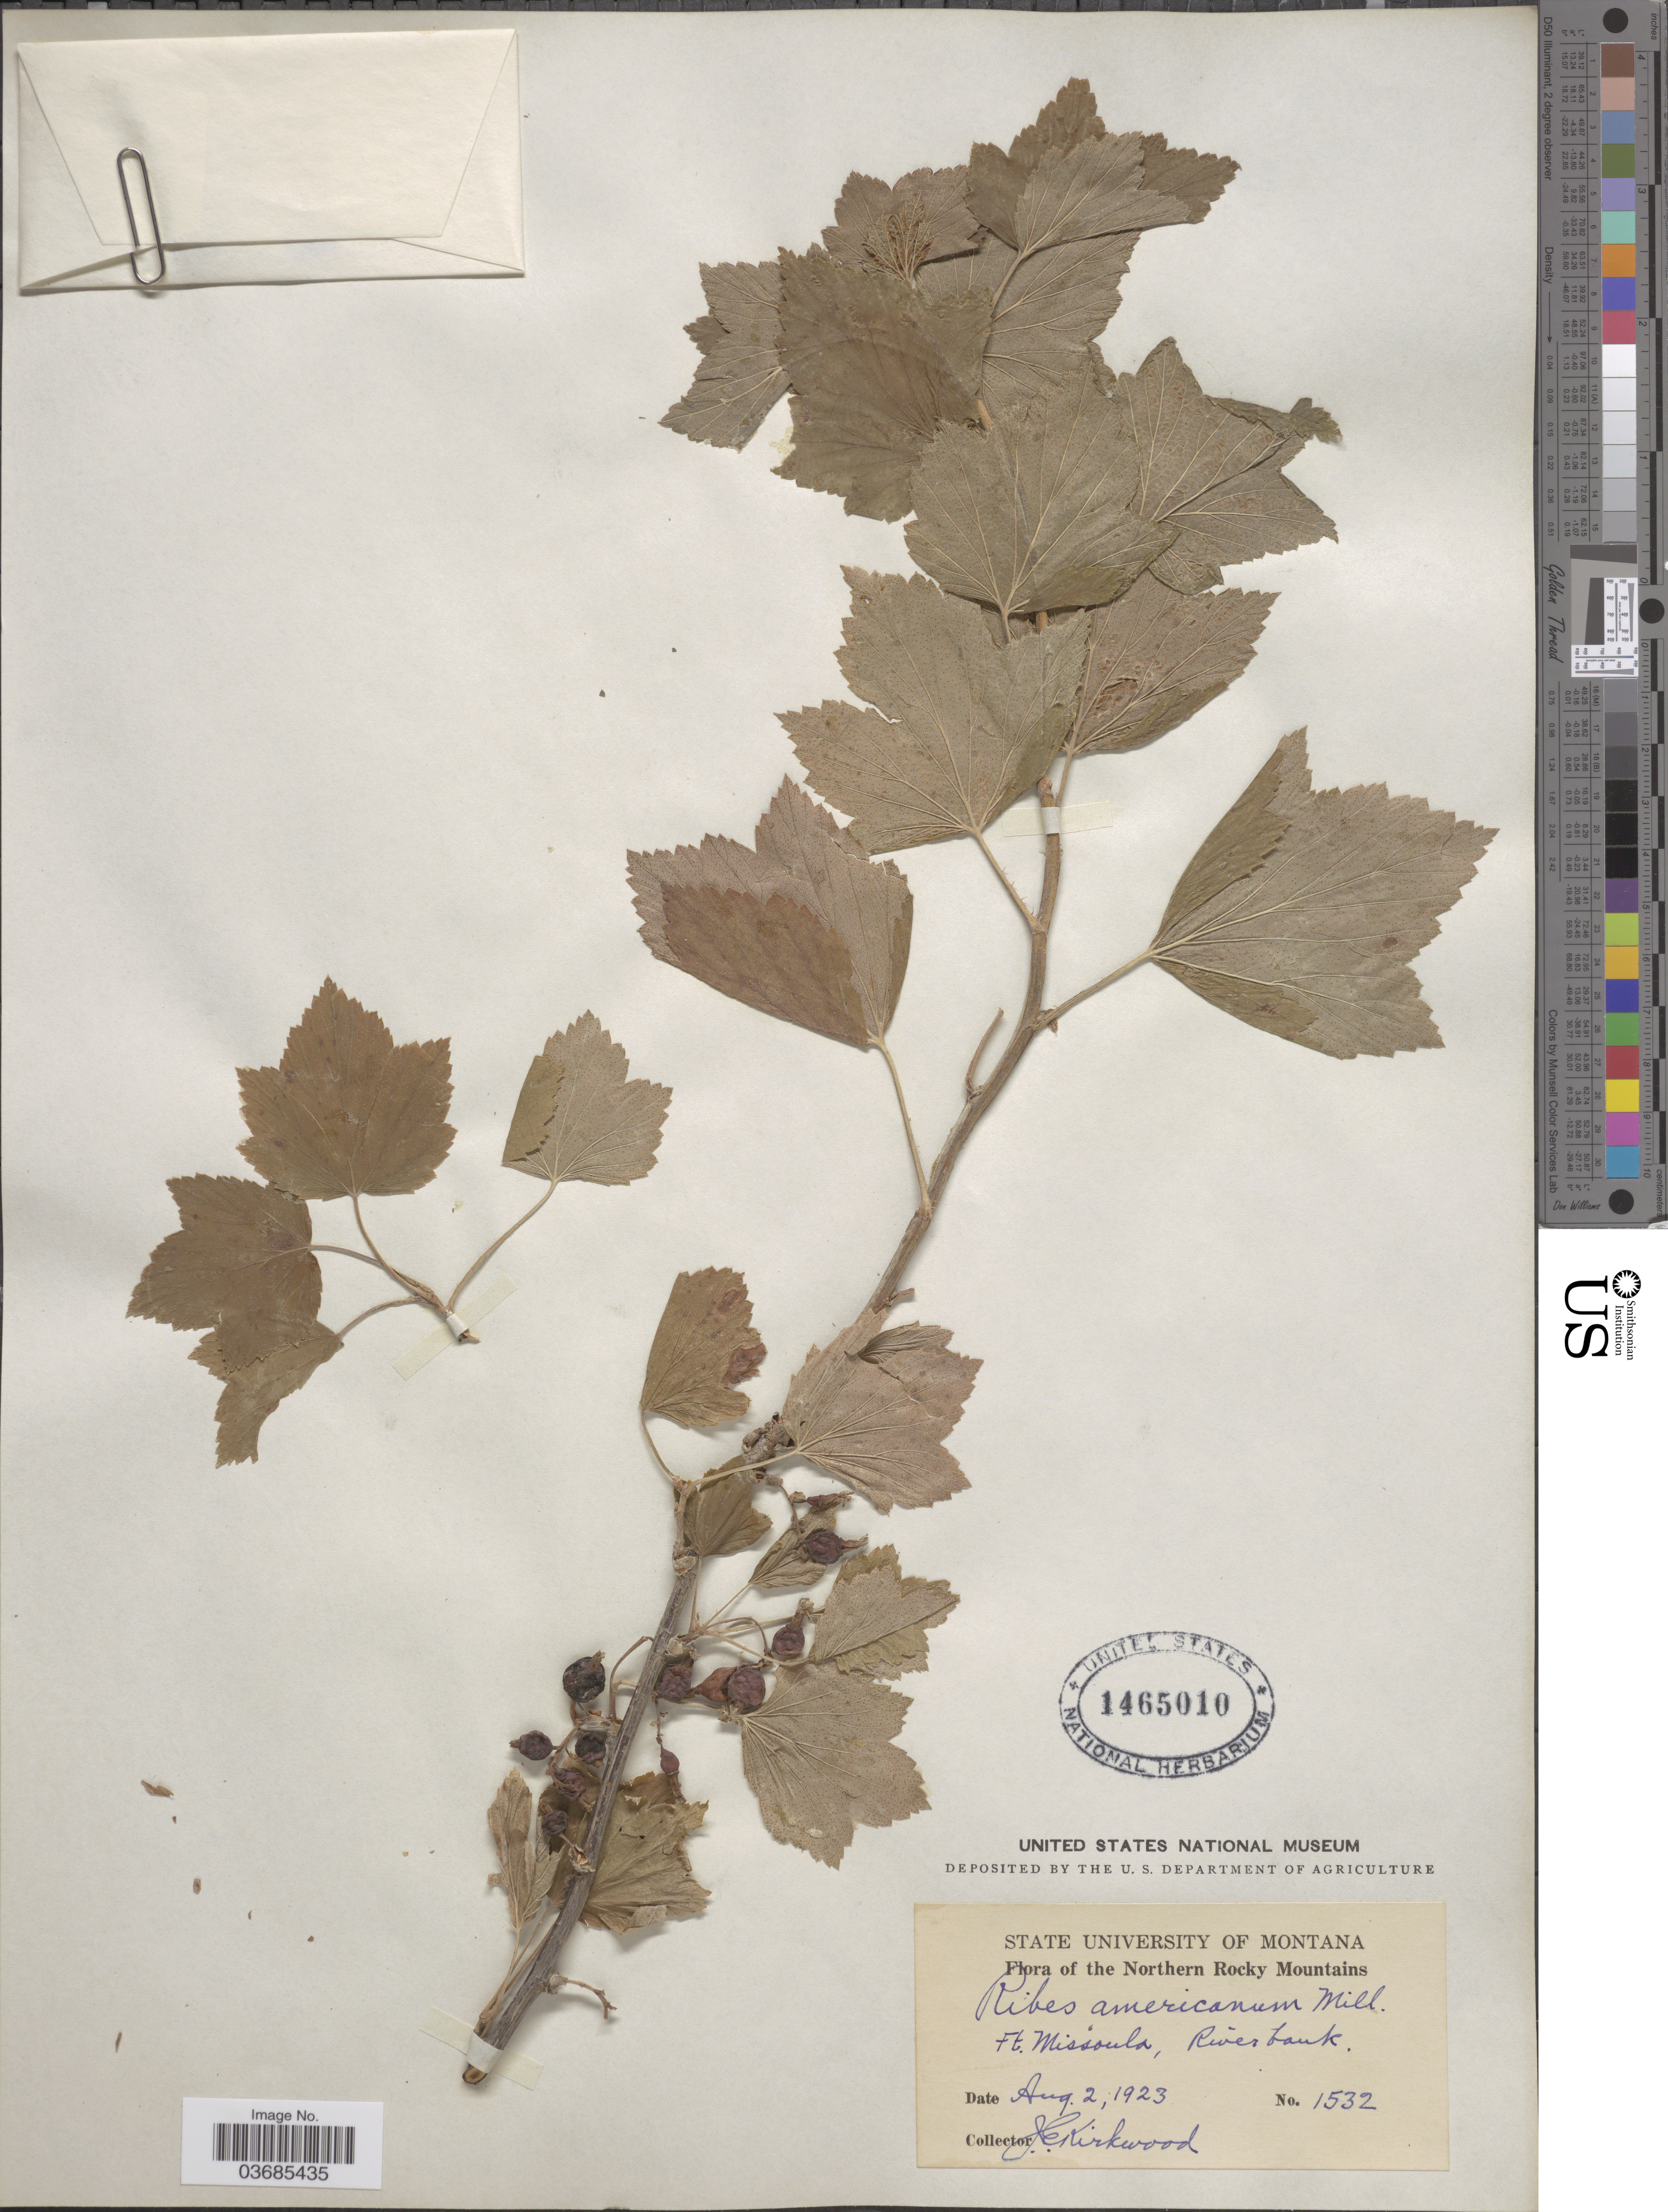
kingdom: Plantae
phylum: Tracheophyta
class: Magnoliopsida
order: Saxifragales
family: Grossulariaceae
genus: Ribes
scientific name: Ribes americanum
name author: Mill.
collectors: J. Kirkwood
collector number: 1532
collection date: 1923-08-02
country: United States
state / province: Montana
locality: Northern Rocky Mountains. Ft. Missoula, River bank.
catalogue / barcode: US 1465010